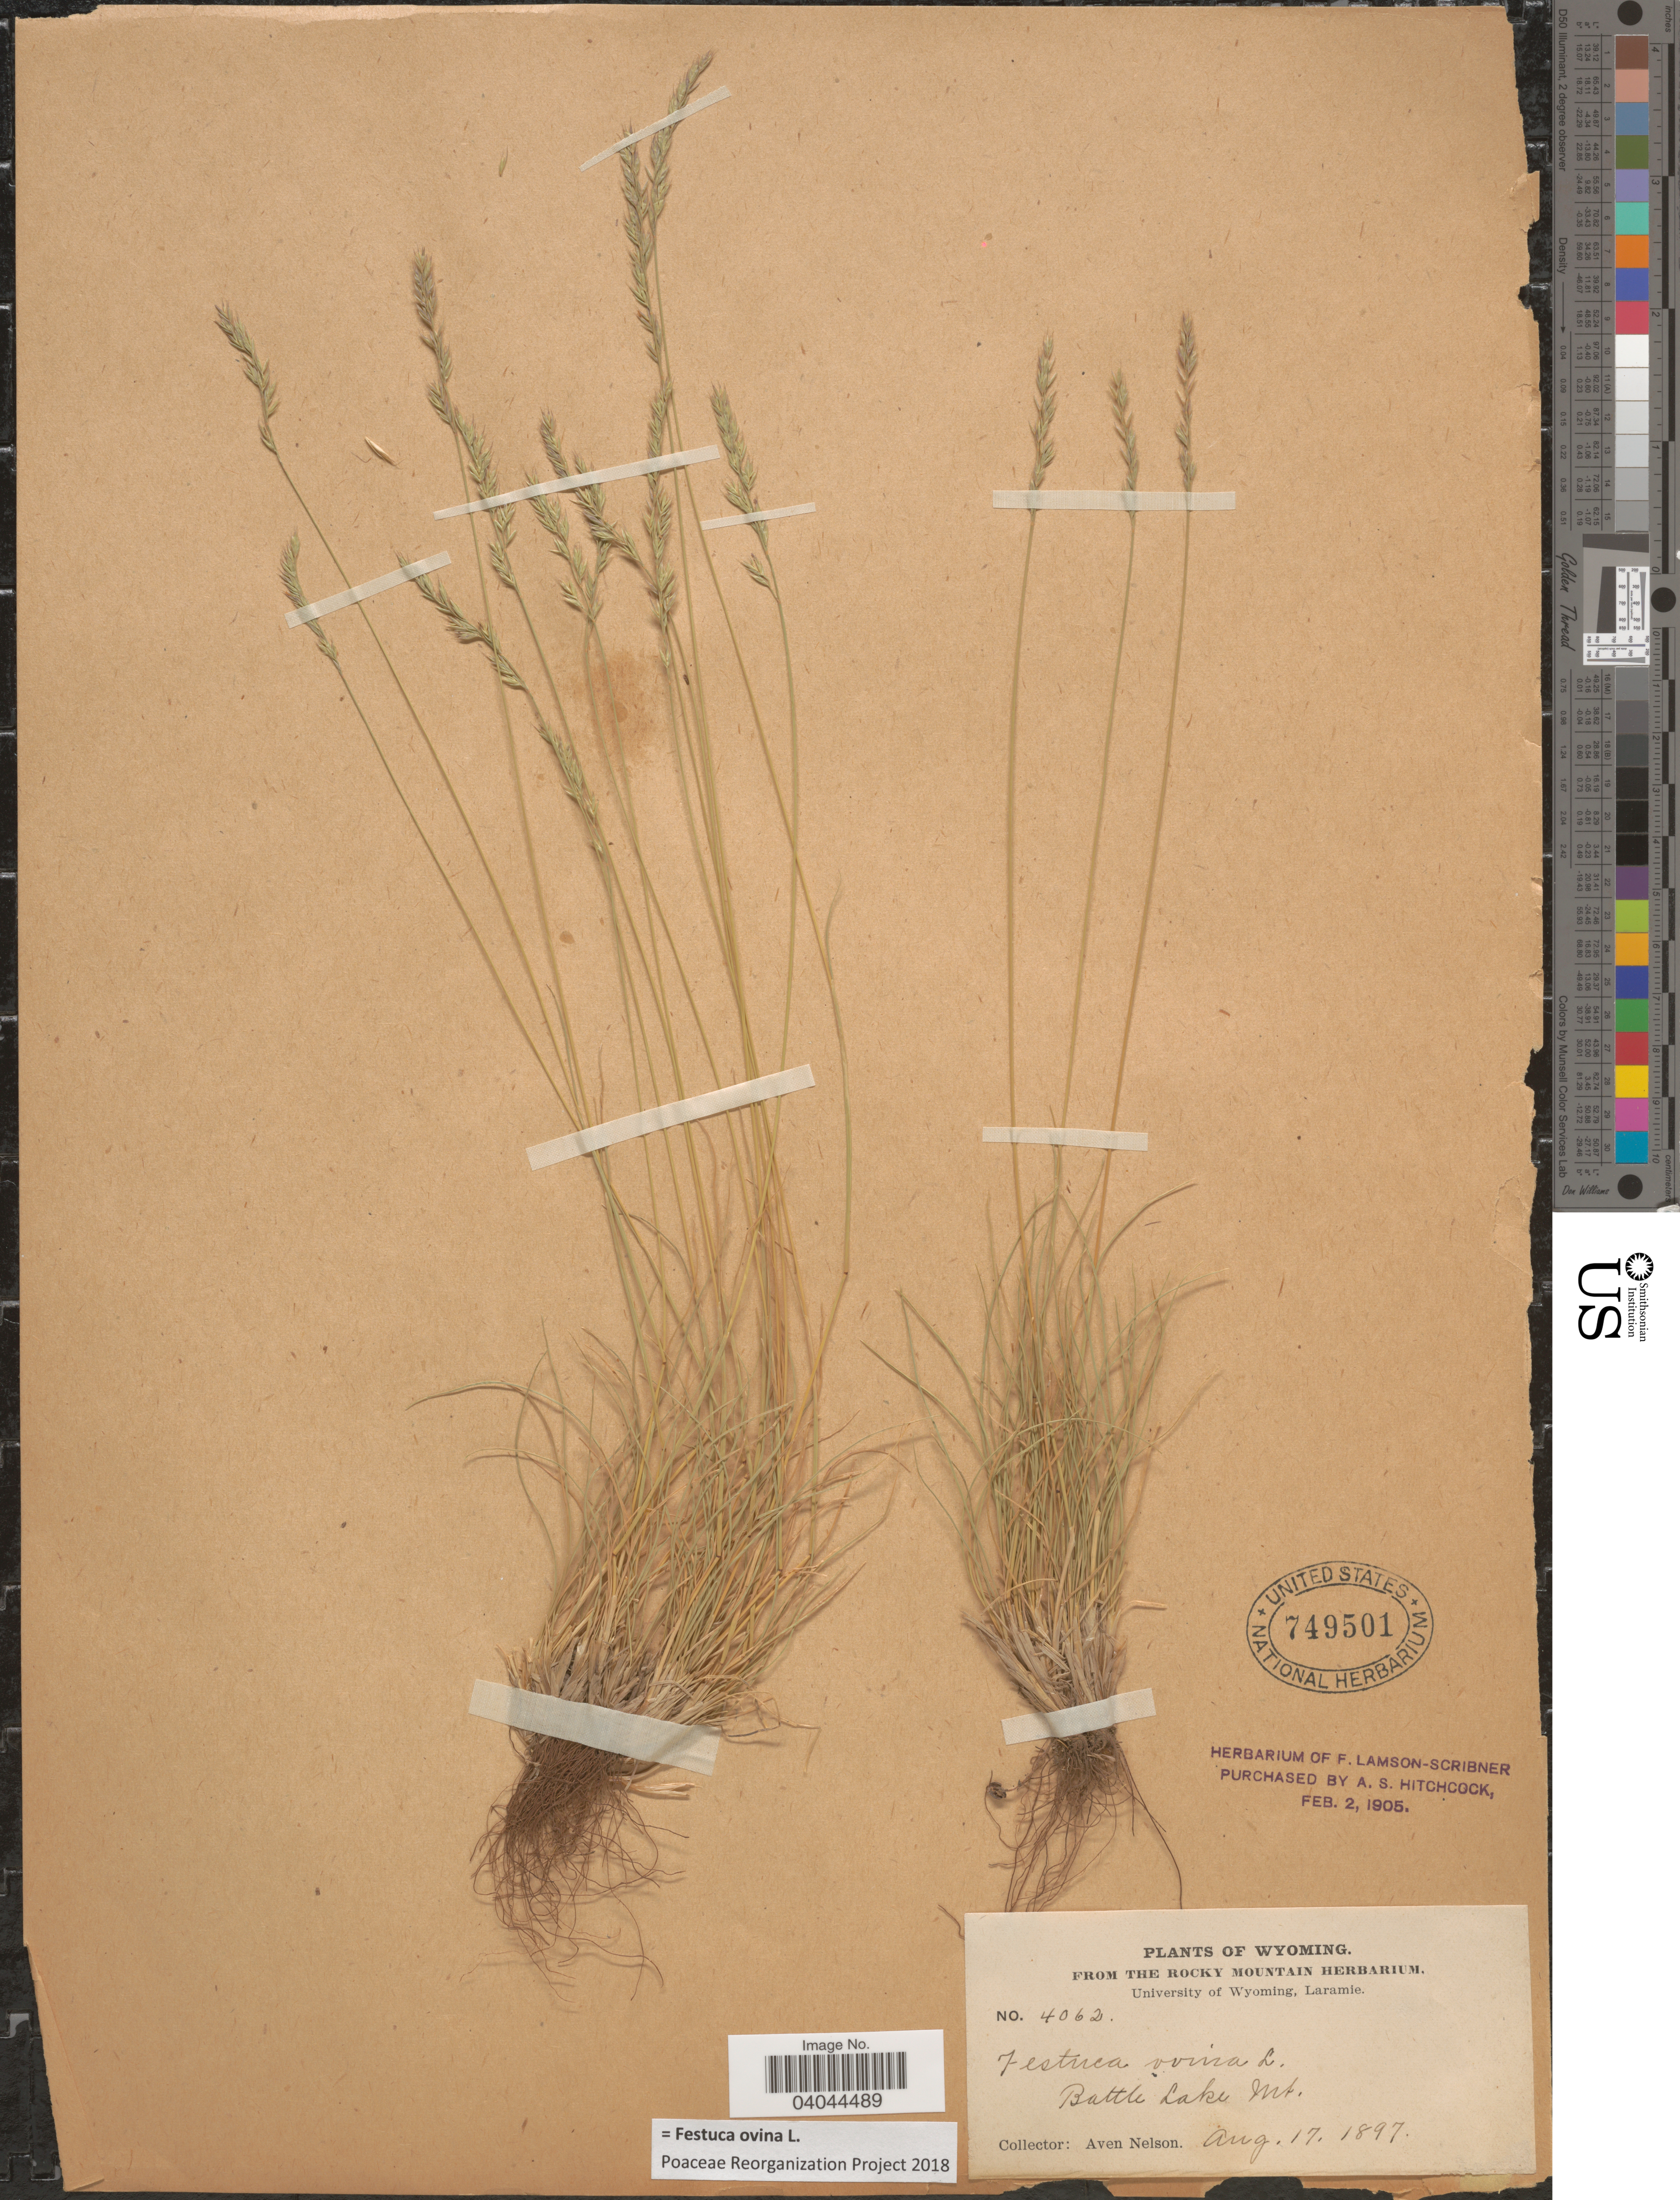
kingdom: Plantae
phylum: Tracheophyta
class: Liliopsida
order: Poales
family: Poaceae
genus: Festuca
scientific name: Festuca ovina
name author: L.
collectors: A. Nelson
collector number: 4062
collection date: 1897-08-17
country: United States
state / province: Wyoming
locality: Battle Lake Mt.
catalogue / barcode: US 749501